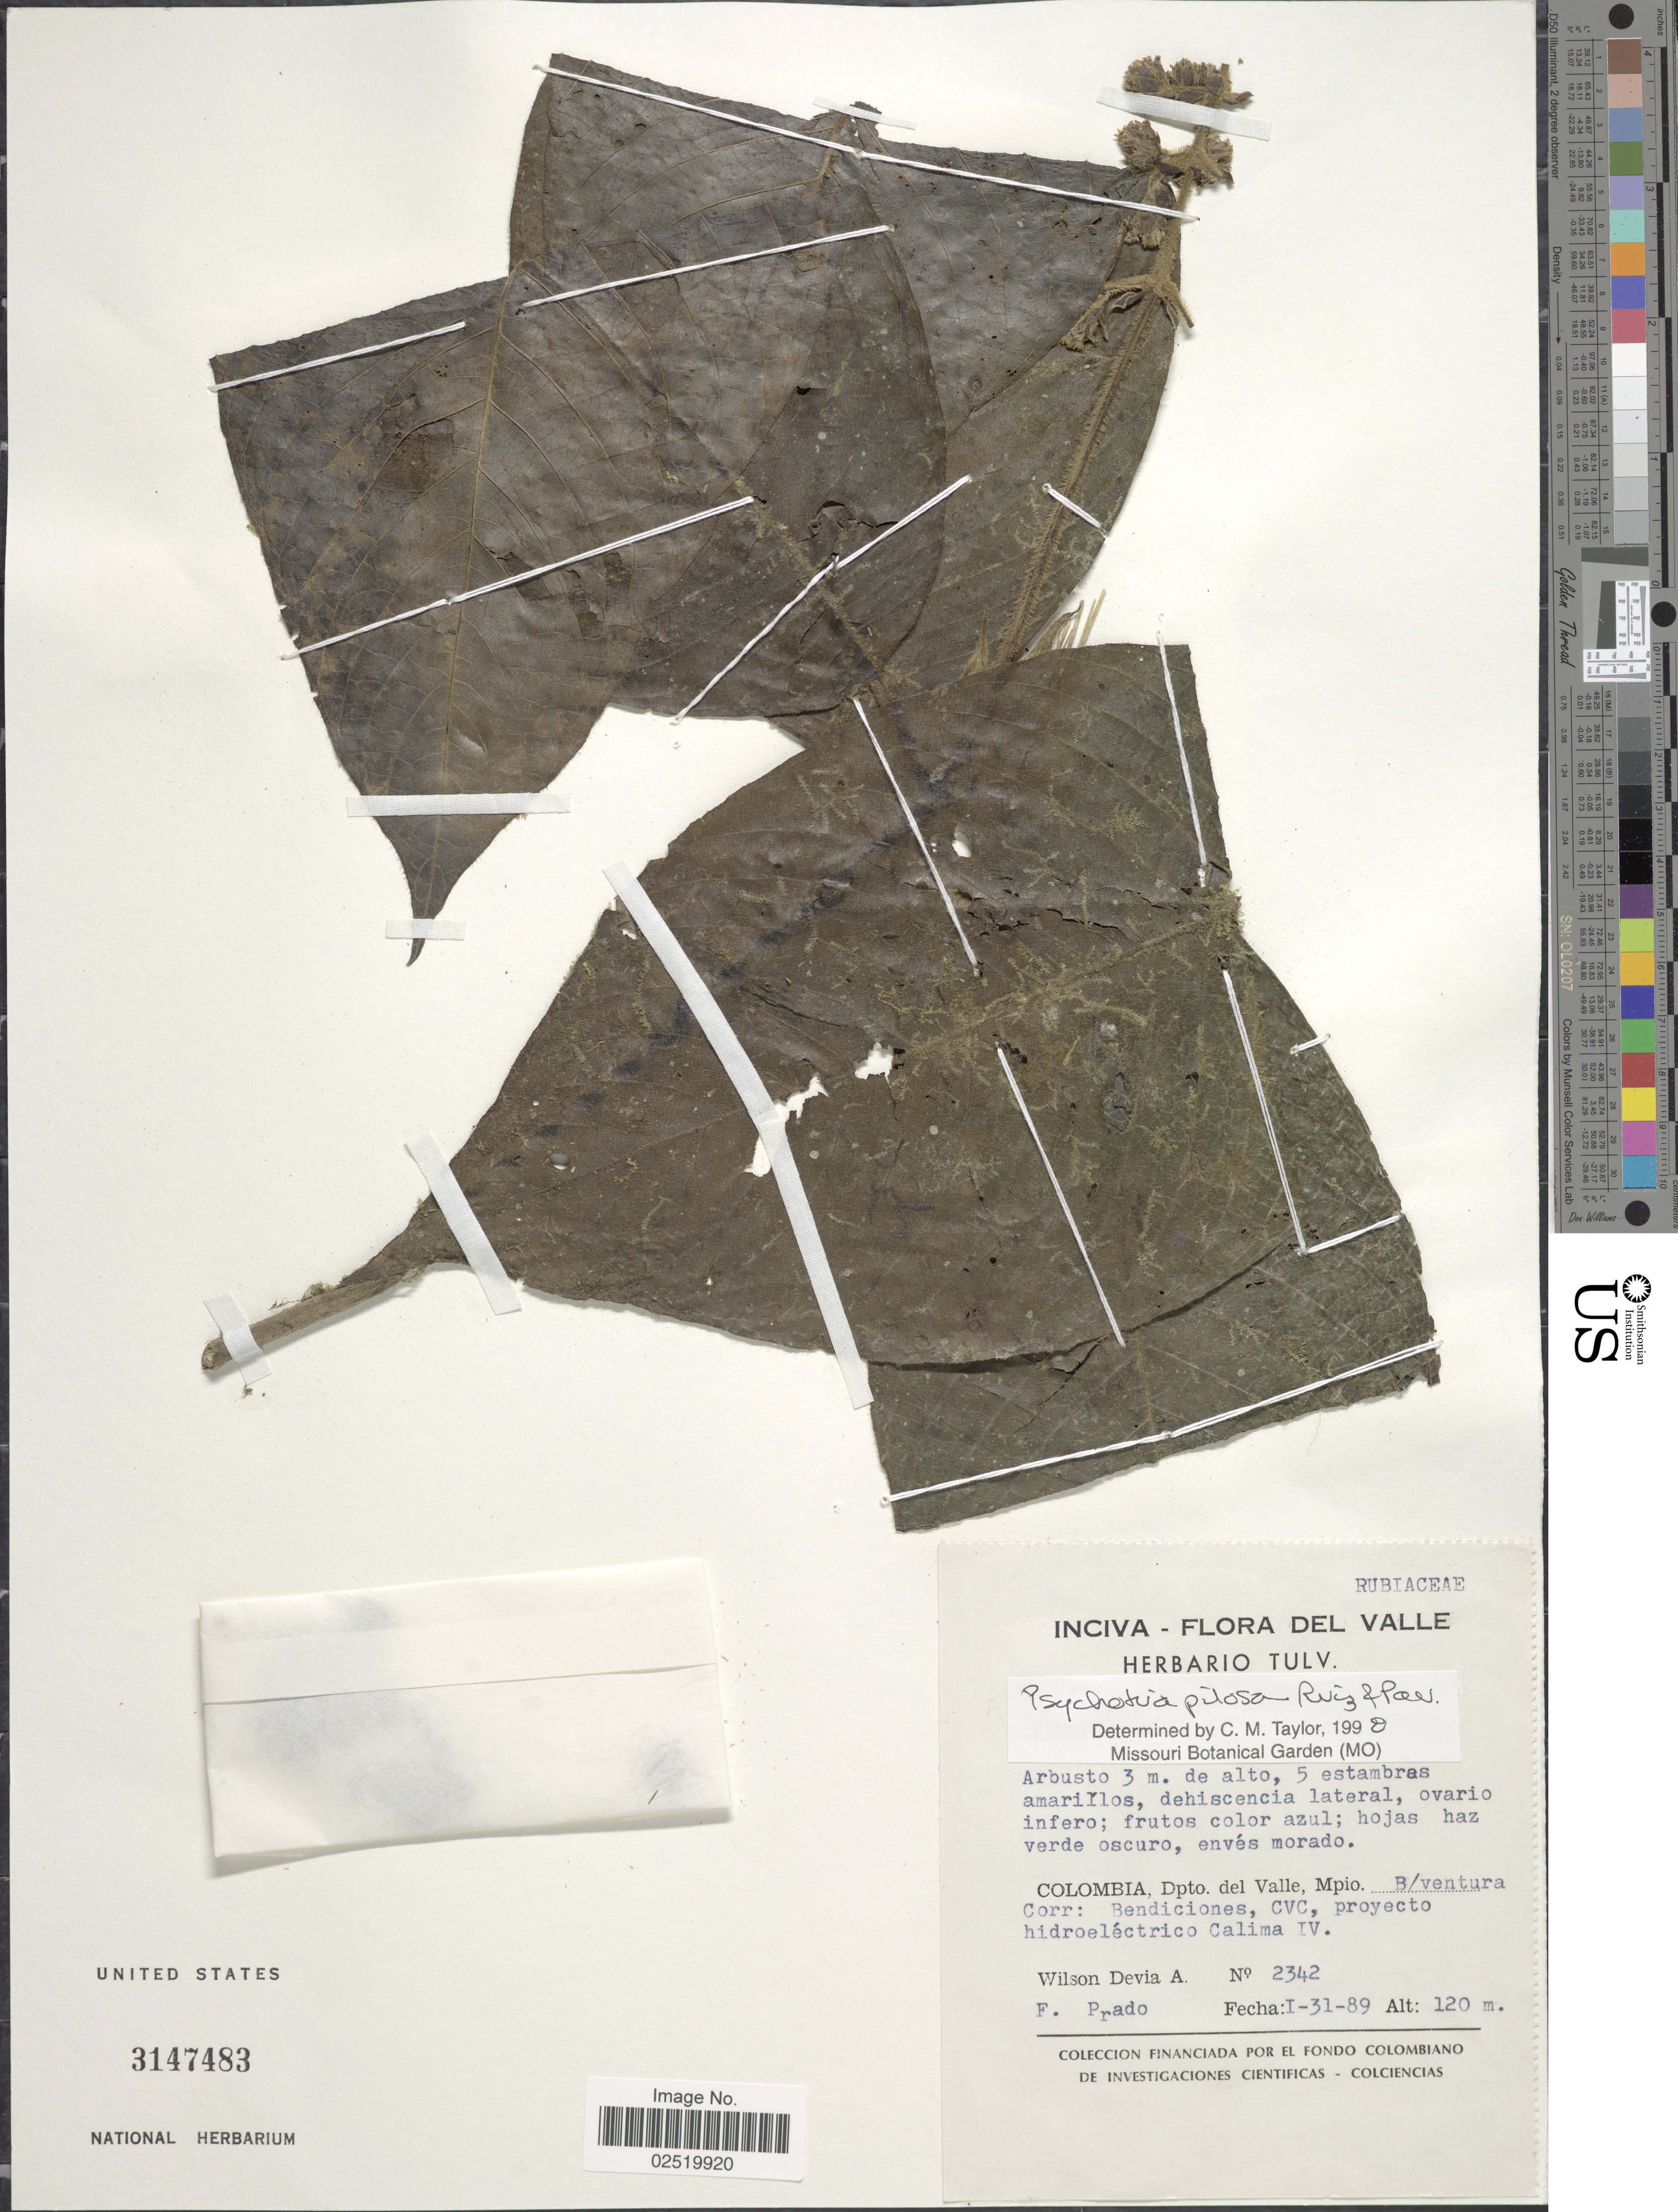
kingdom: Plantae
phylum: Tracheophyta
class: Magnoliopsida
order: Gentianales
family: Rubiaceae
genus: Psychotria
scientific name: Psychotria pilosa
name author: Ruiz & Pav.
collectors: W. Devia A. & F. Prado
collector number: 2342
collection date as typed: Transcribed d/m/y: 31/1/89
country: Colombia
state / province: Valle del Cauca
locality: Mpio. B/Ventura Corr.: bendiciones, CVC, proyecto hidroelectrico Calima IV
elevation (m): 120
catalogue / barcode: US 3147483